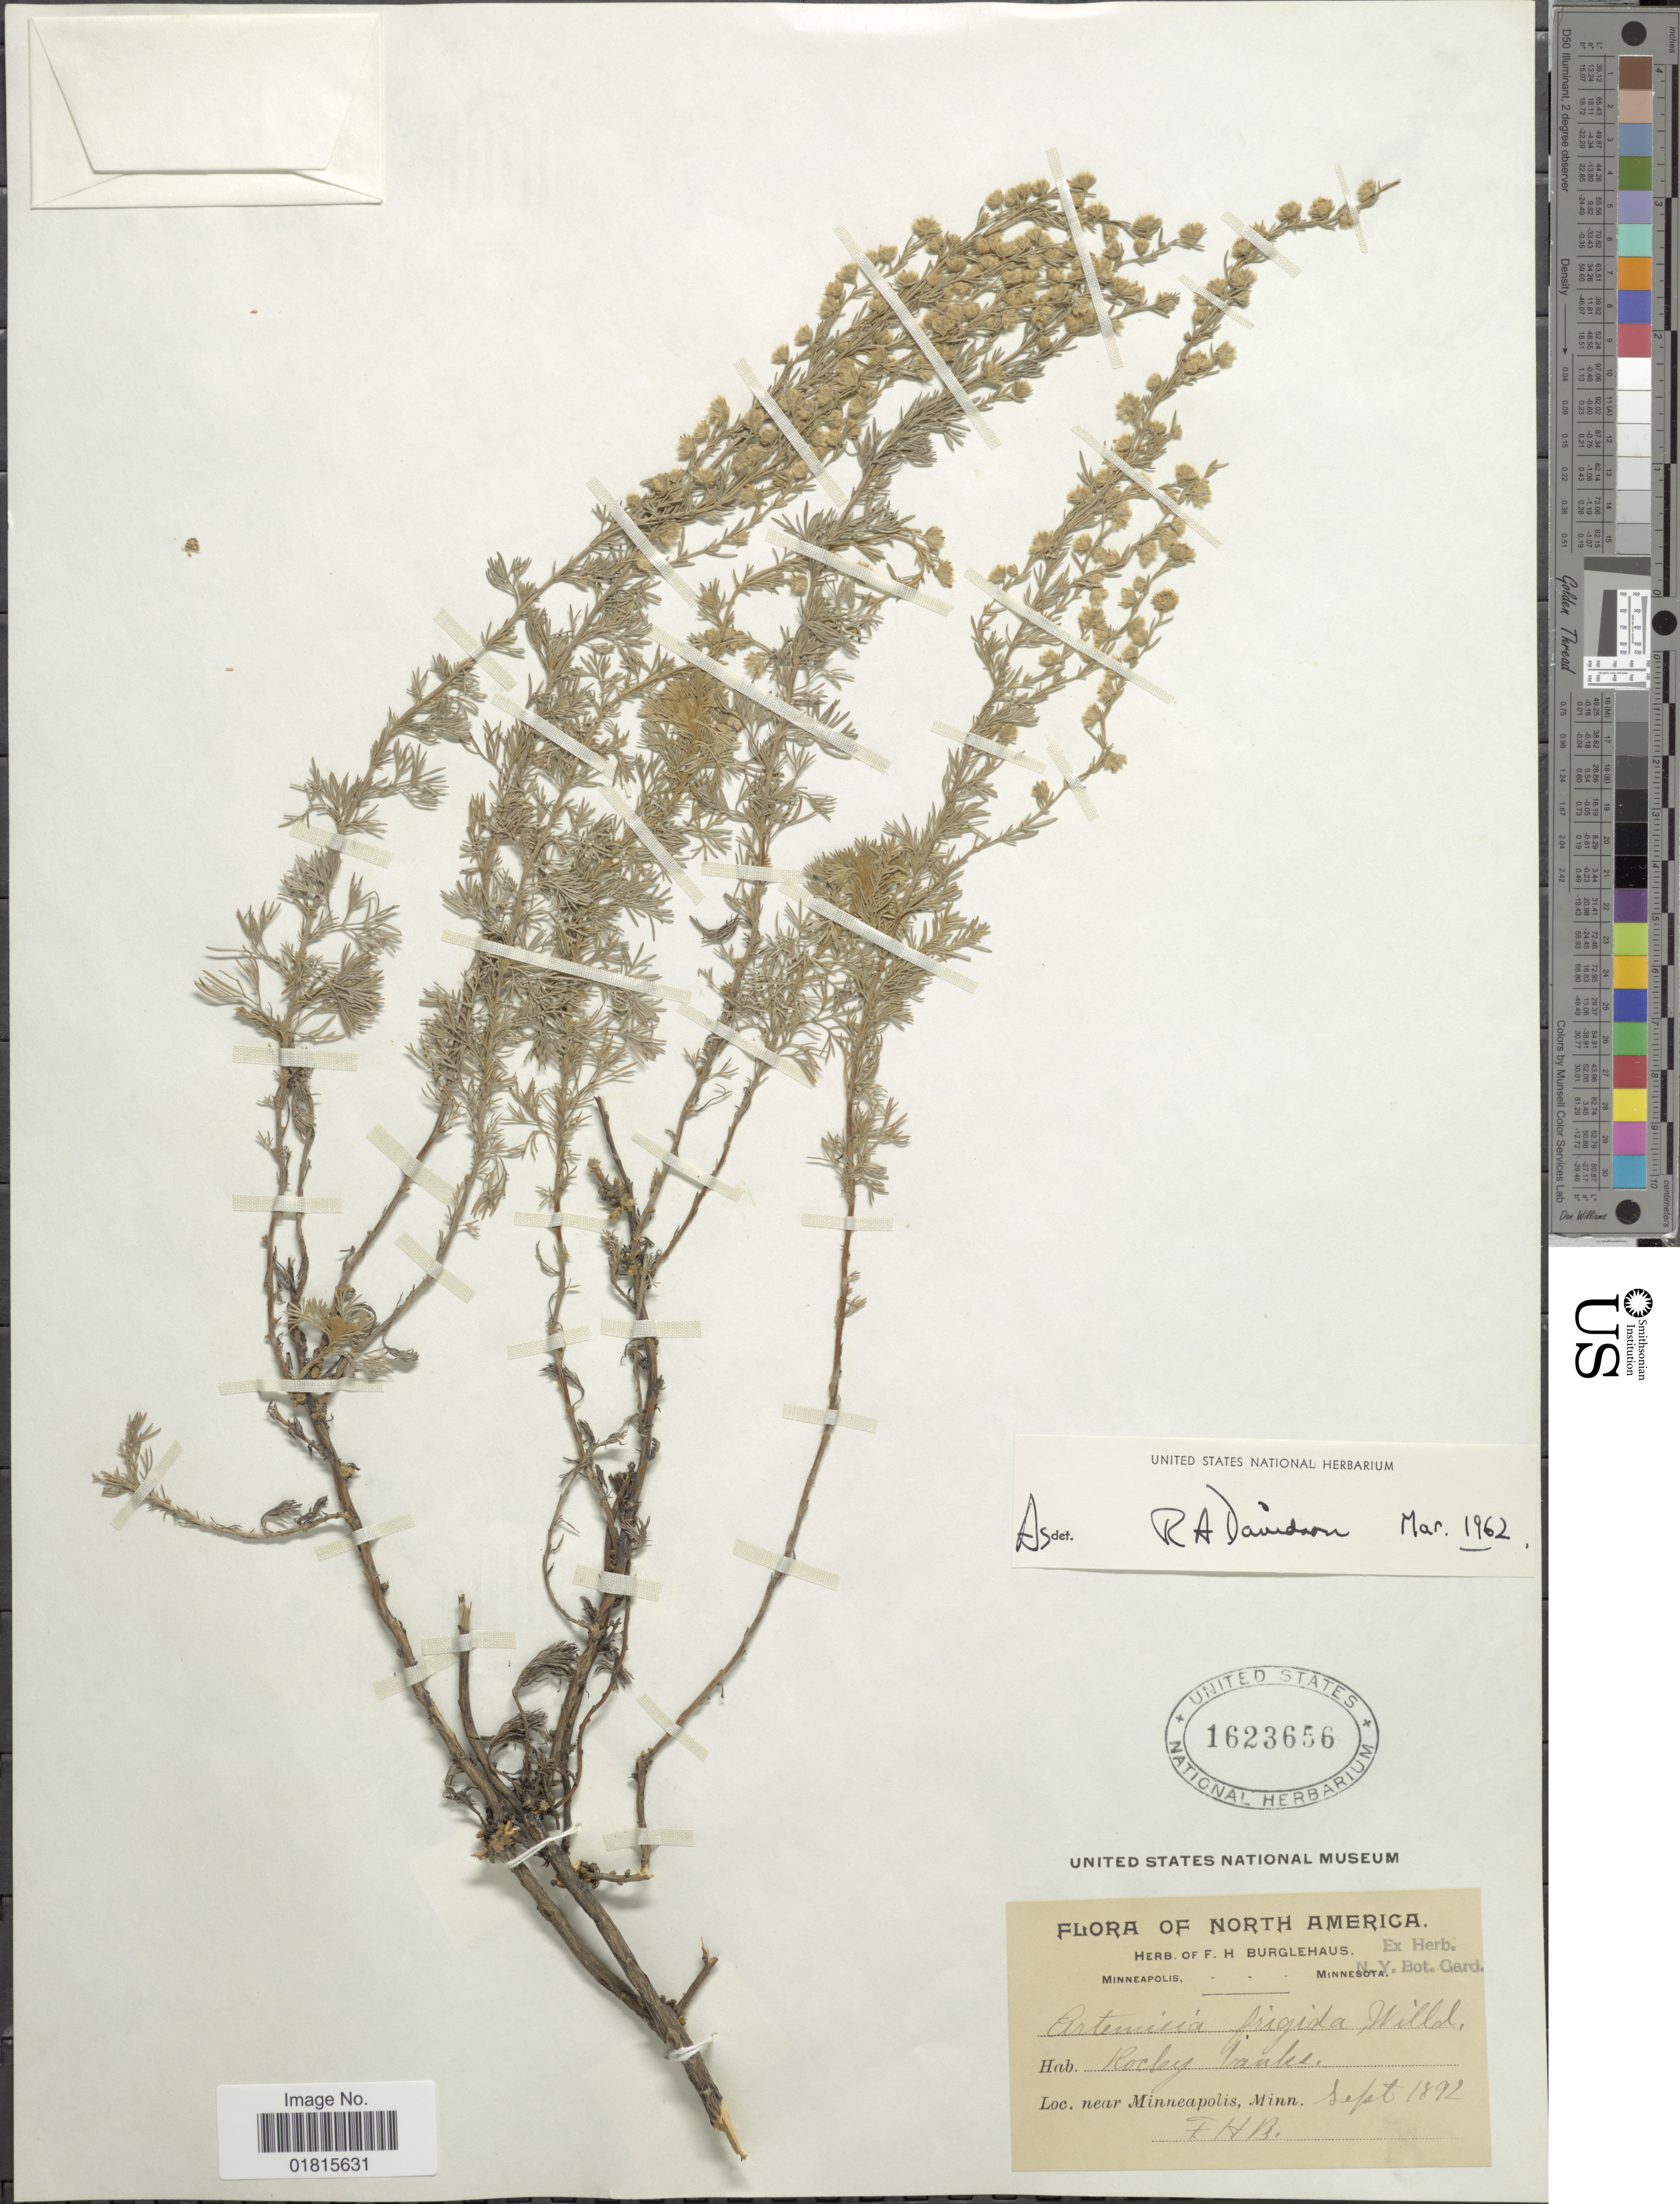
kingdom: Plantae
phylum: Tracheophyta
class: Magnoliopsida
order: Asterales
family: Asteraceae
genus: Artemisia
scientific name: Artemisia frigida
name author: Willd.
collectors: F. Burglehaus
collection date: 1892-09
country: United States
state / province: Minnesota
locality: North America, Rocky banks, near Minneapolis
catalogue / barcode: US 1623656